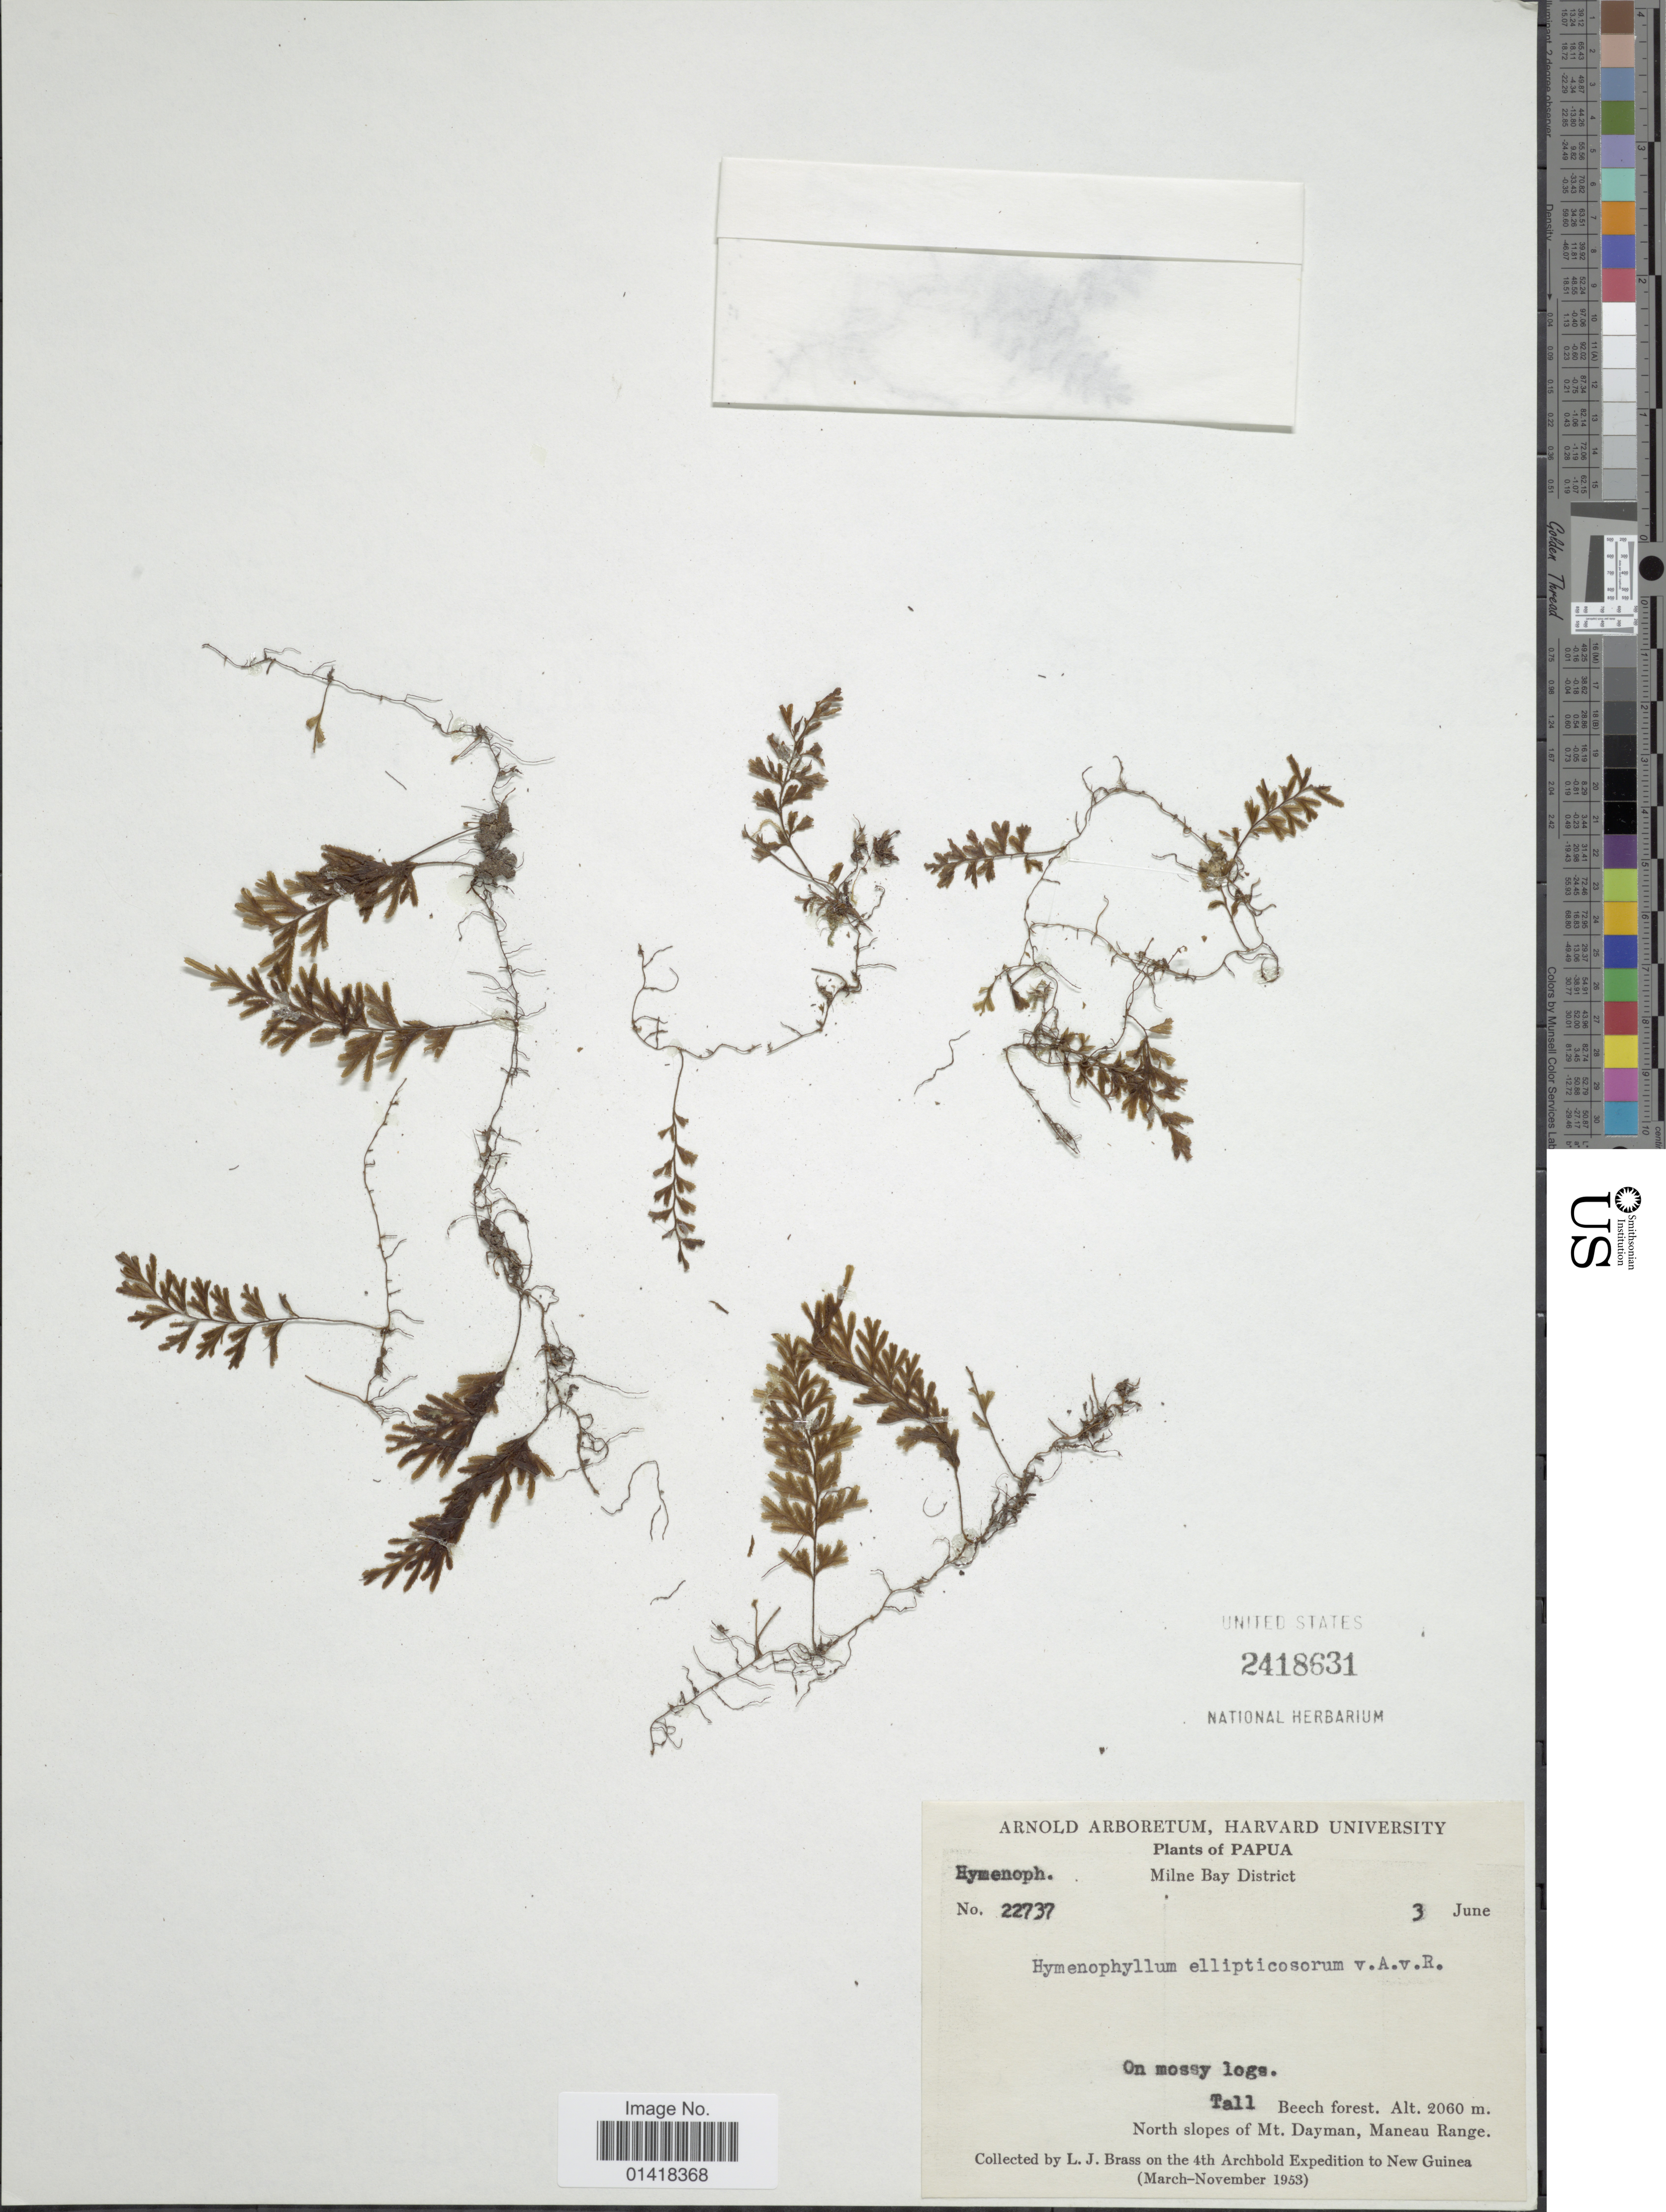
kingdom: Plantae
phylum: Tracheophyta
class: Polypodiopsida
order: Hymenophyllales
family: Hymenophyllaceae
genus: Hymenophyllum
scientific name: Hymenophyllum ellipticosorum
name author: Alderw.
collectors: L. J. Brass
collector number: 22737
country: Papua New Guinea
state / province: Milne Bay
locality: Milne Bay District. Beech Forest. North slopes of Mt. Dayman, Maneau Range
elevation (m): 2060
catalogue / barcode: US 2418631